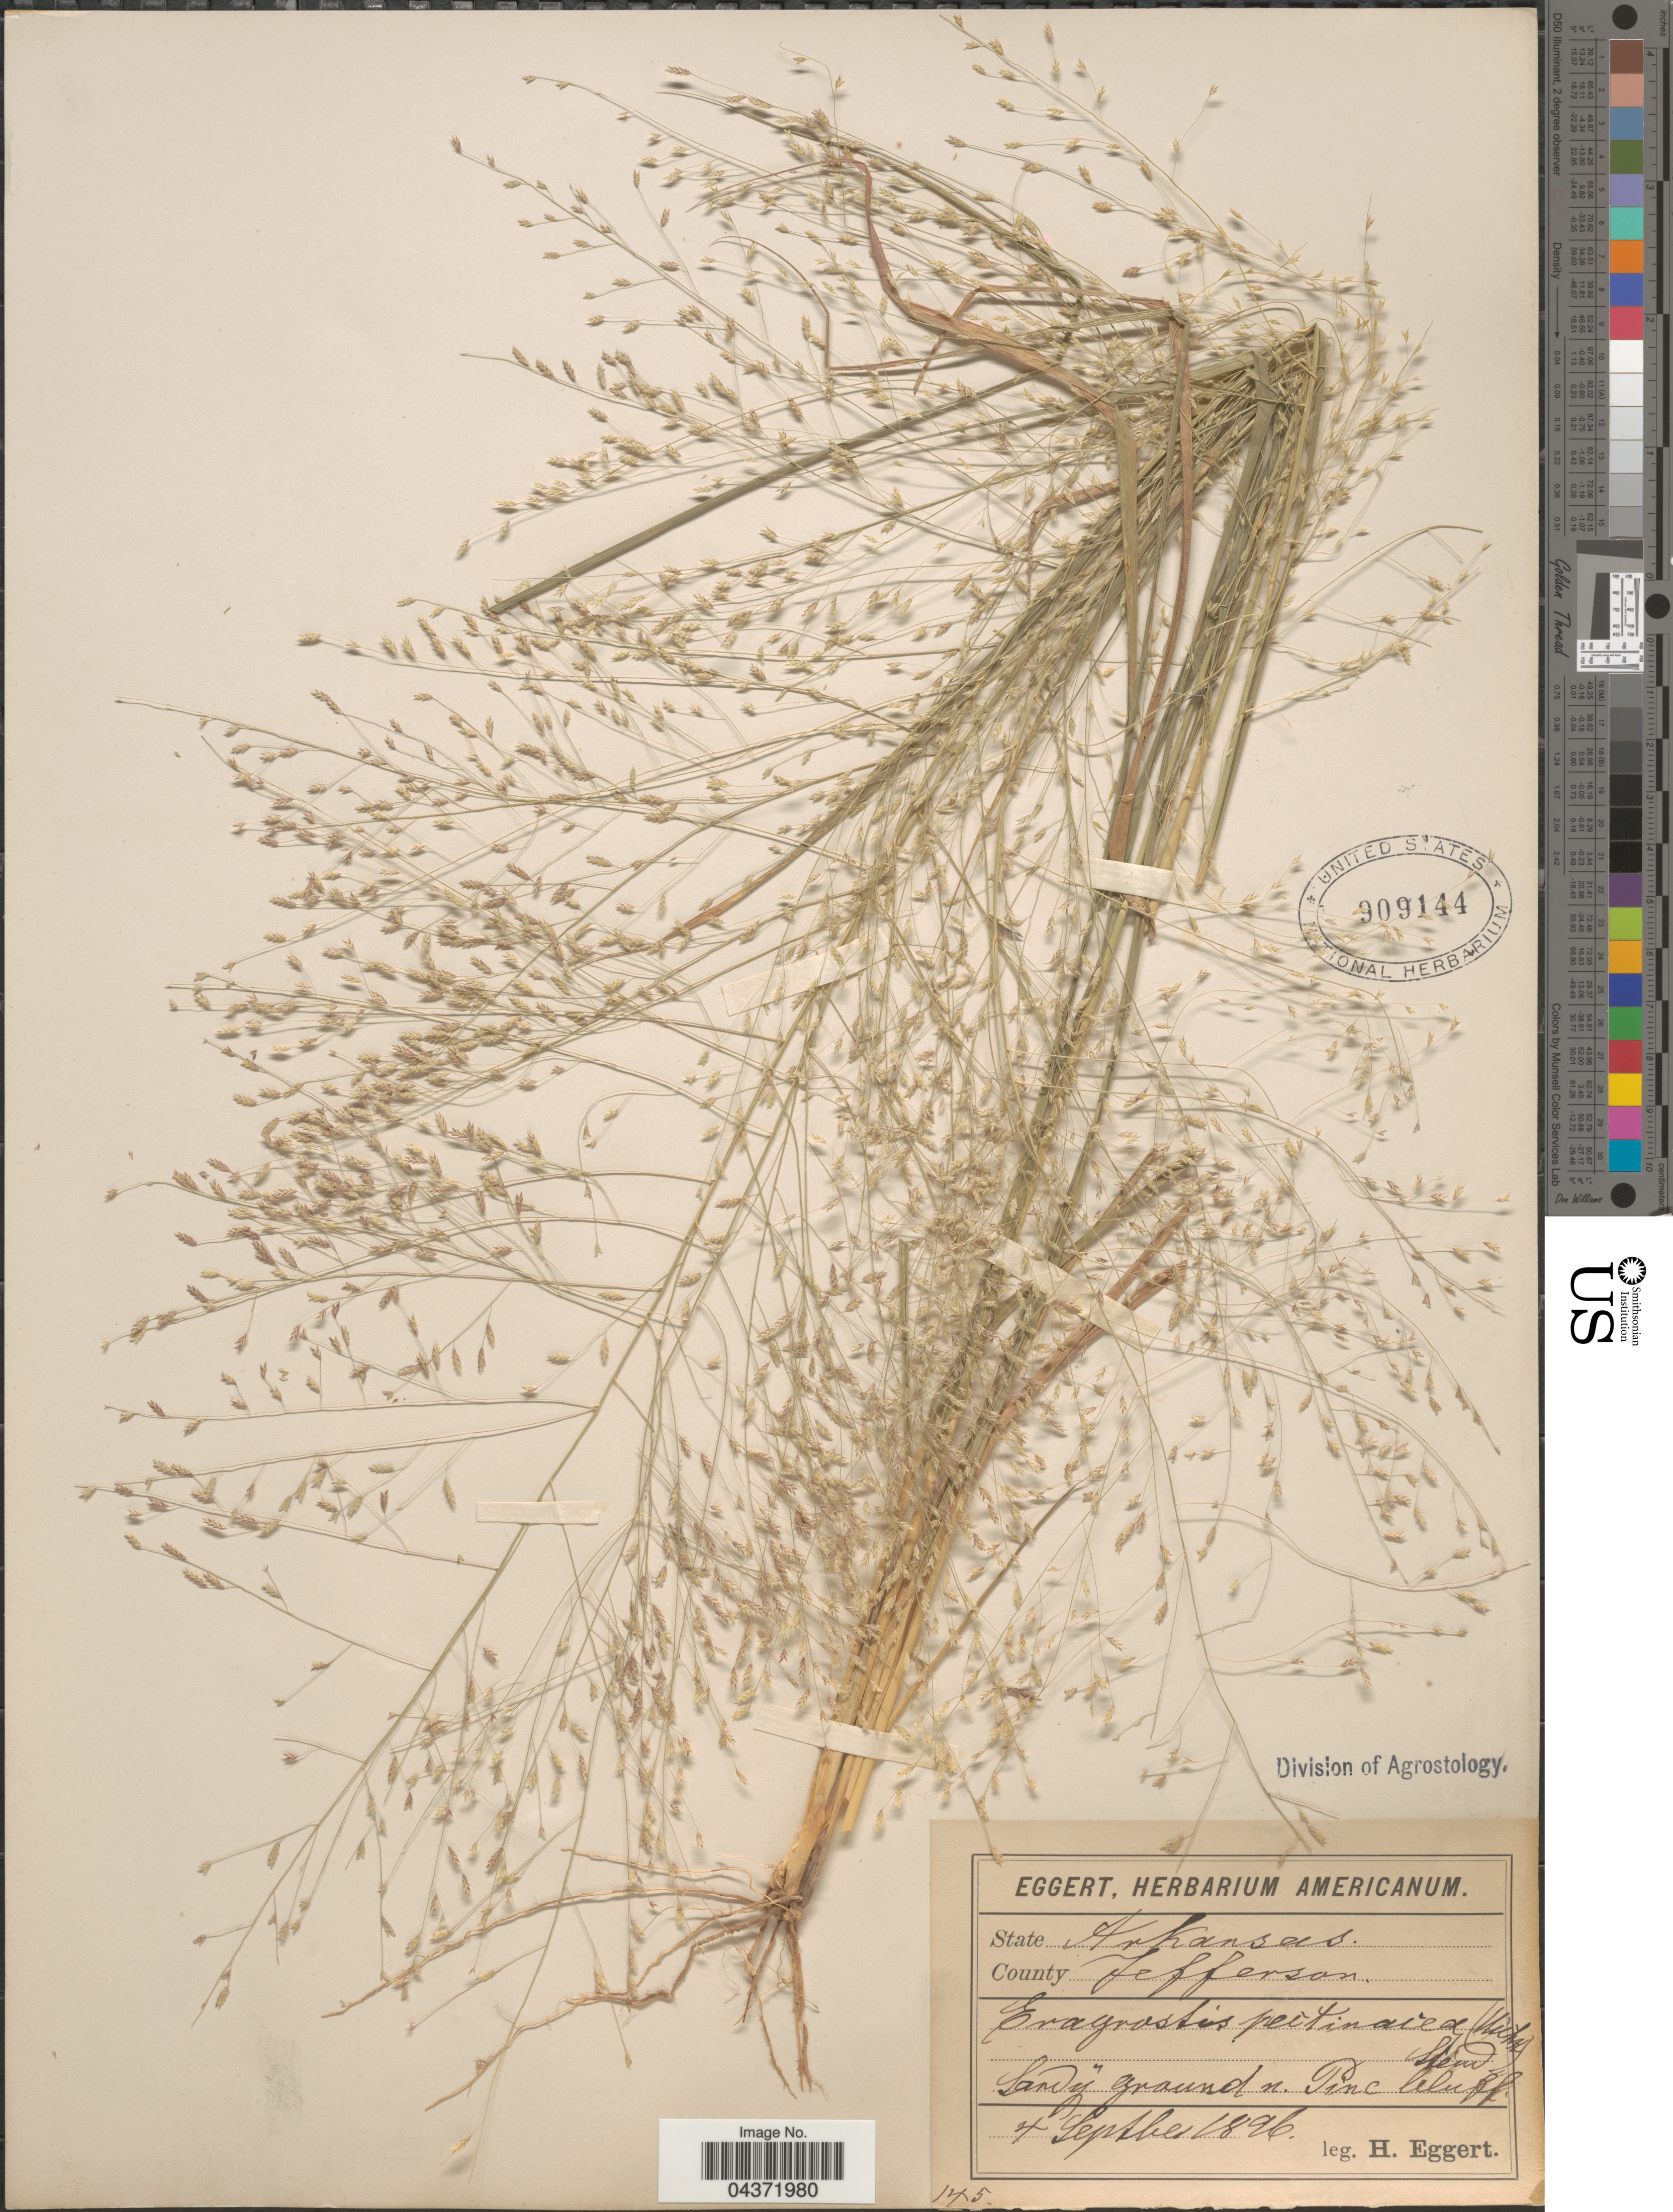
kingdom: Plantae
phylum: Tracheophyta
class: Liliopsida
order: Poales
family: Poaceae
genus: Eragrostis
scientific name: Eragrostis spectabilis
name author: (Pursh) Steud.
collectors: H. Eggert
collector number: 145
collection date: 1896-09-04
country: United States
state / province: Arkansas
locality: County Jefferson. Sandy ground n. Pine bluff.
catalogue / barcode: US 909144